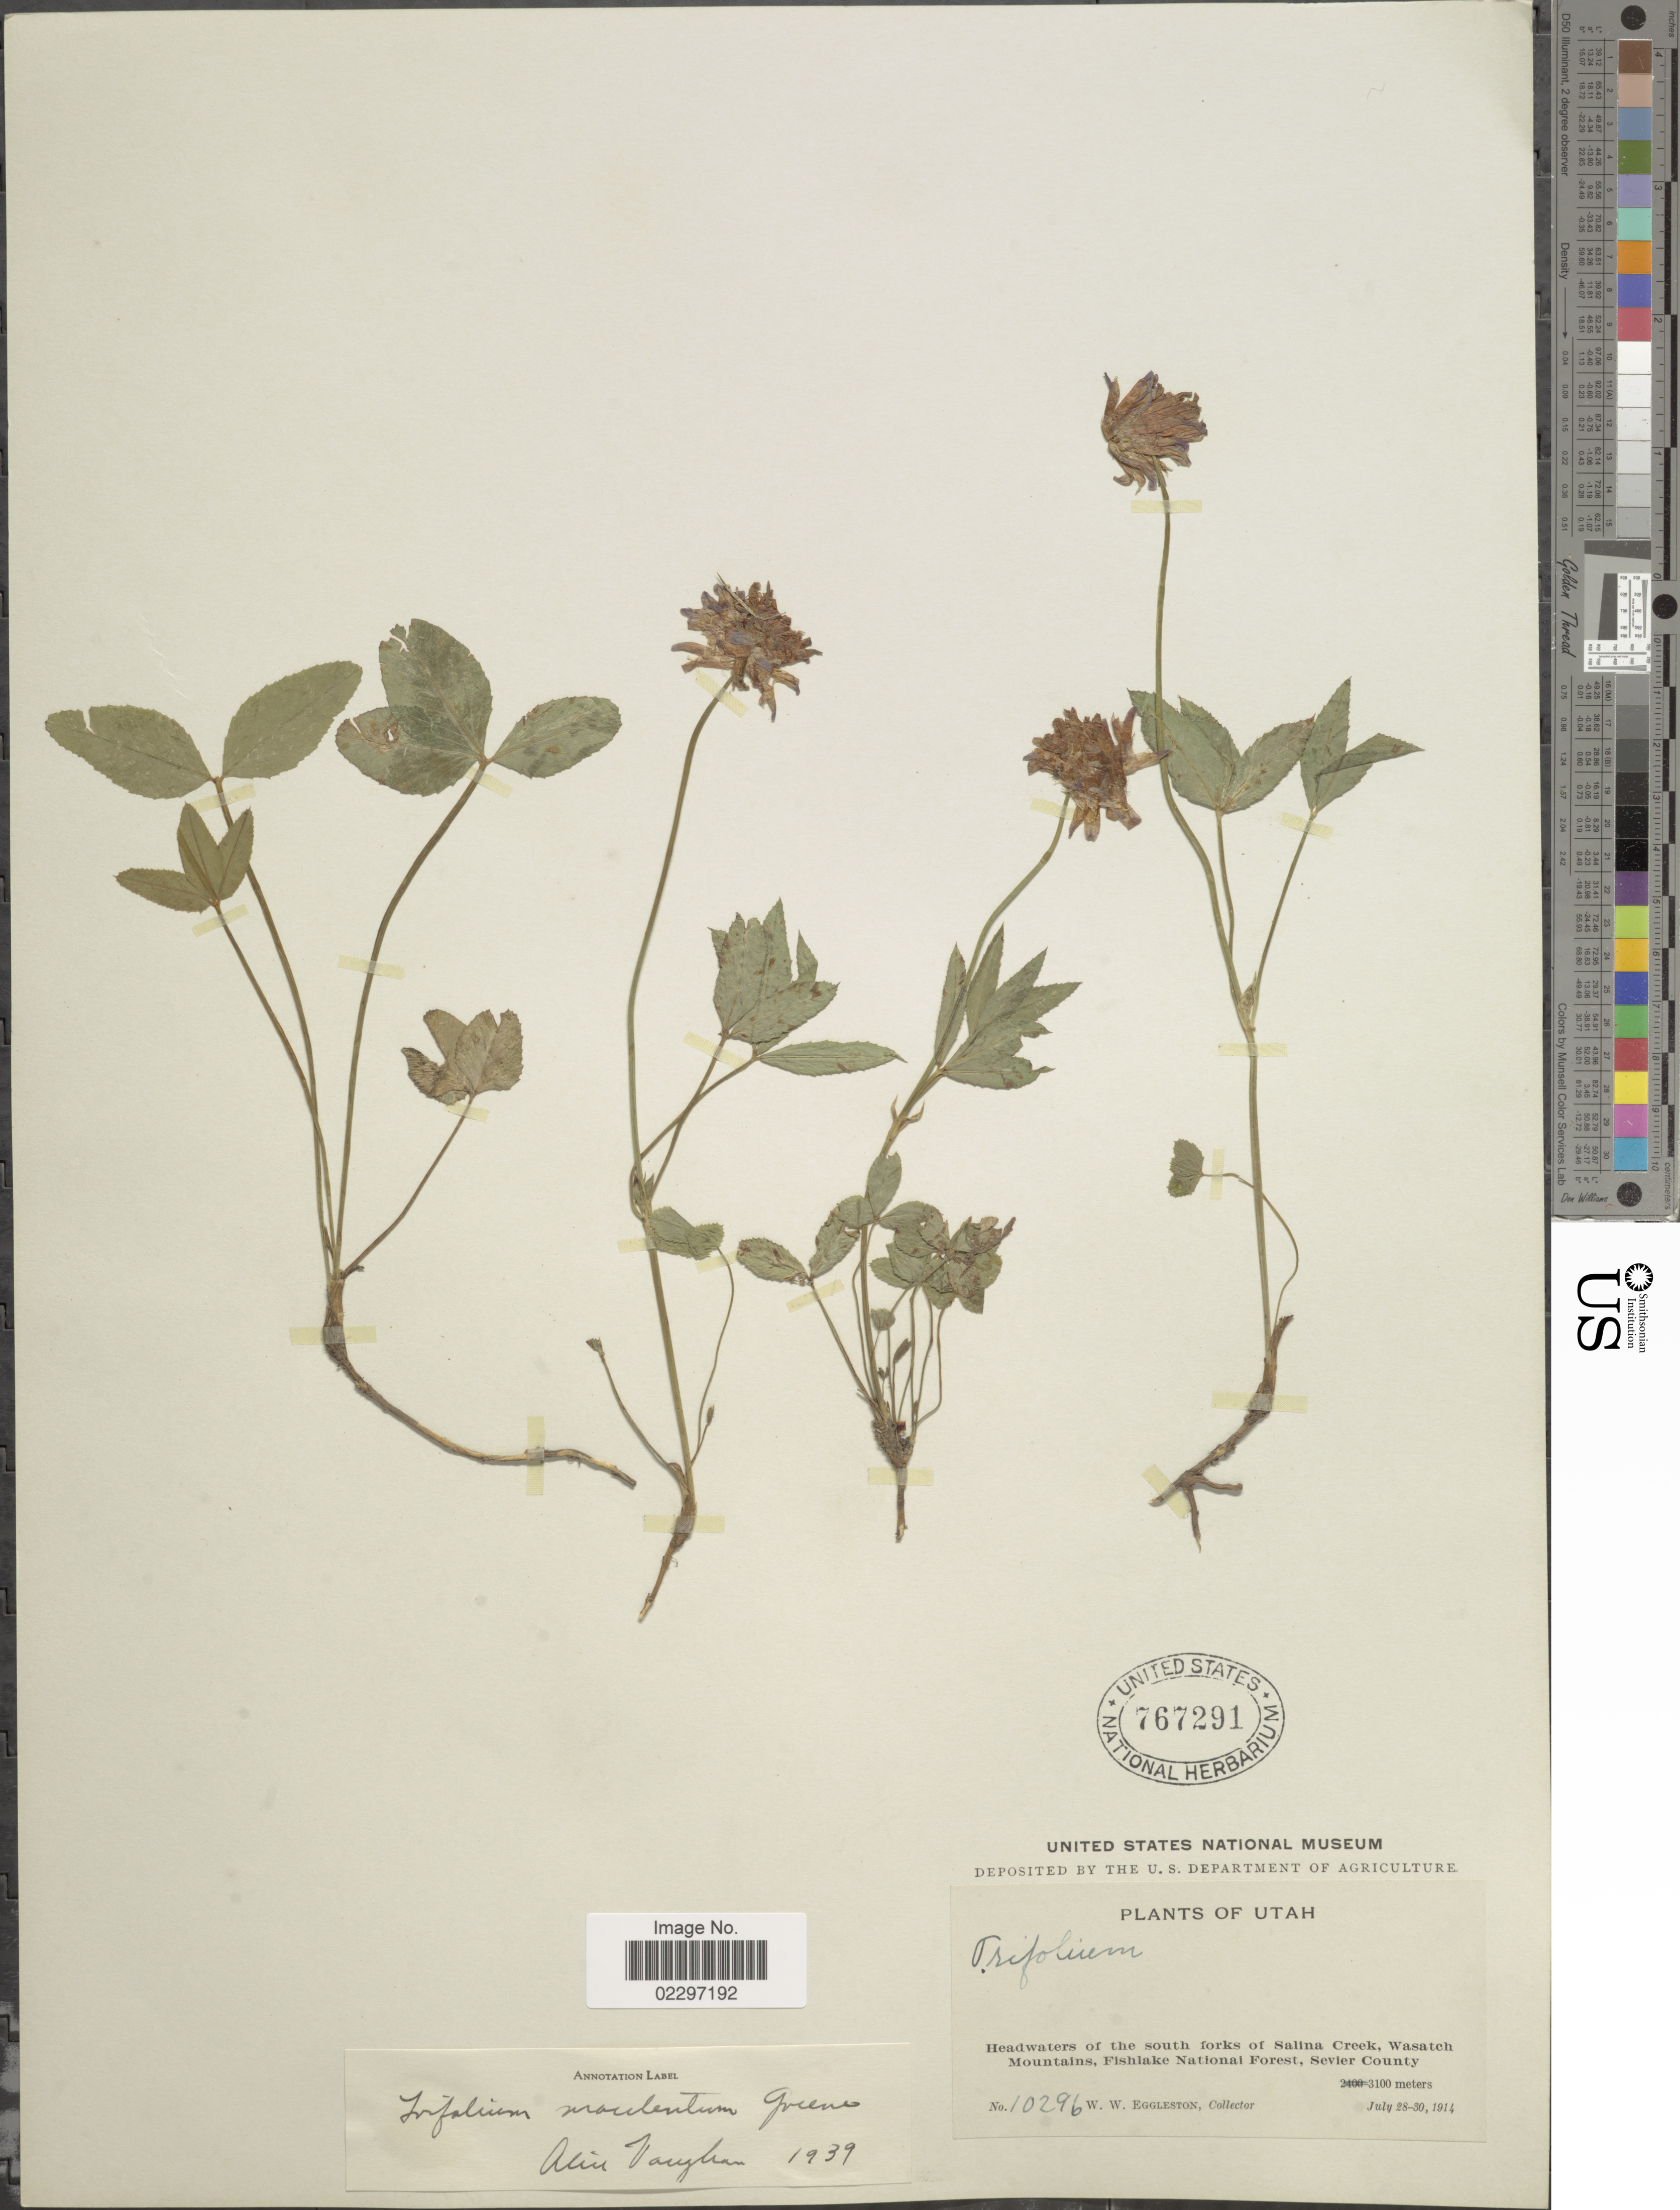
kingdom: Plantae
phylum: Tracheophyta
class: Magnoliopsida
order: Fabales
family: Fabaceae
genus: Trifolium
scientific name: Trifolium macilentum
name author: Greene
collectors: W. W. Eggleston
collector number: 10296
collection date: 1914-07-28/1914-07-30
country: United States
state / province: Utah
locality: Headwaters of the south forks of Salina Creek, Wasatch Mountains, Fishlake National Forest, Sevier County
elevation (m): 3100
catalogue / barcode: US 767291